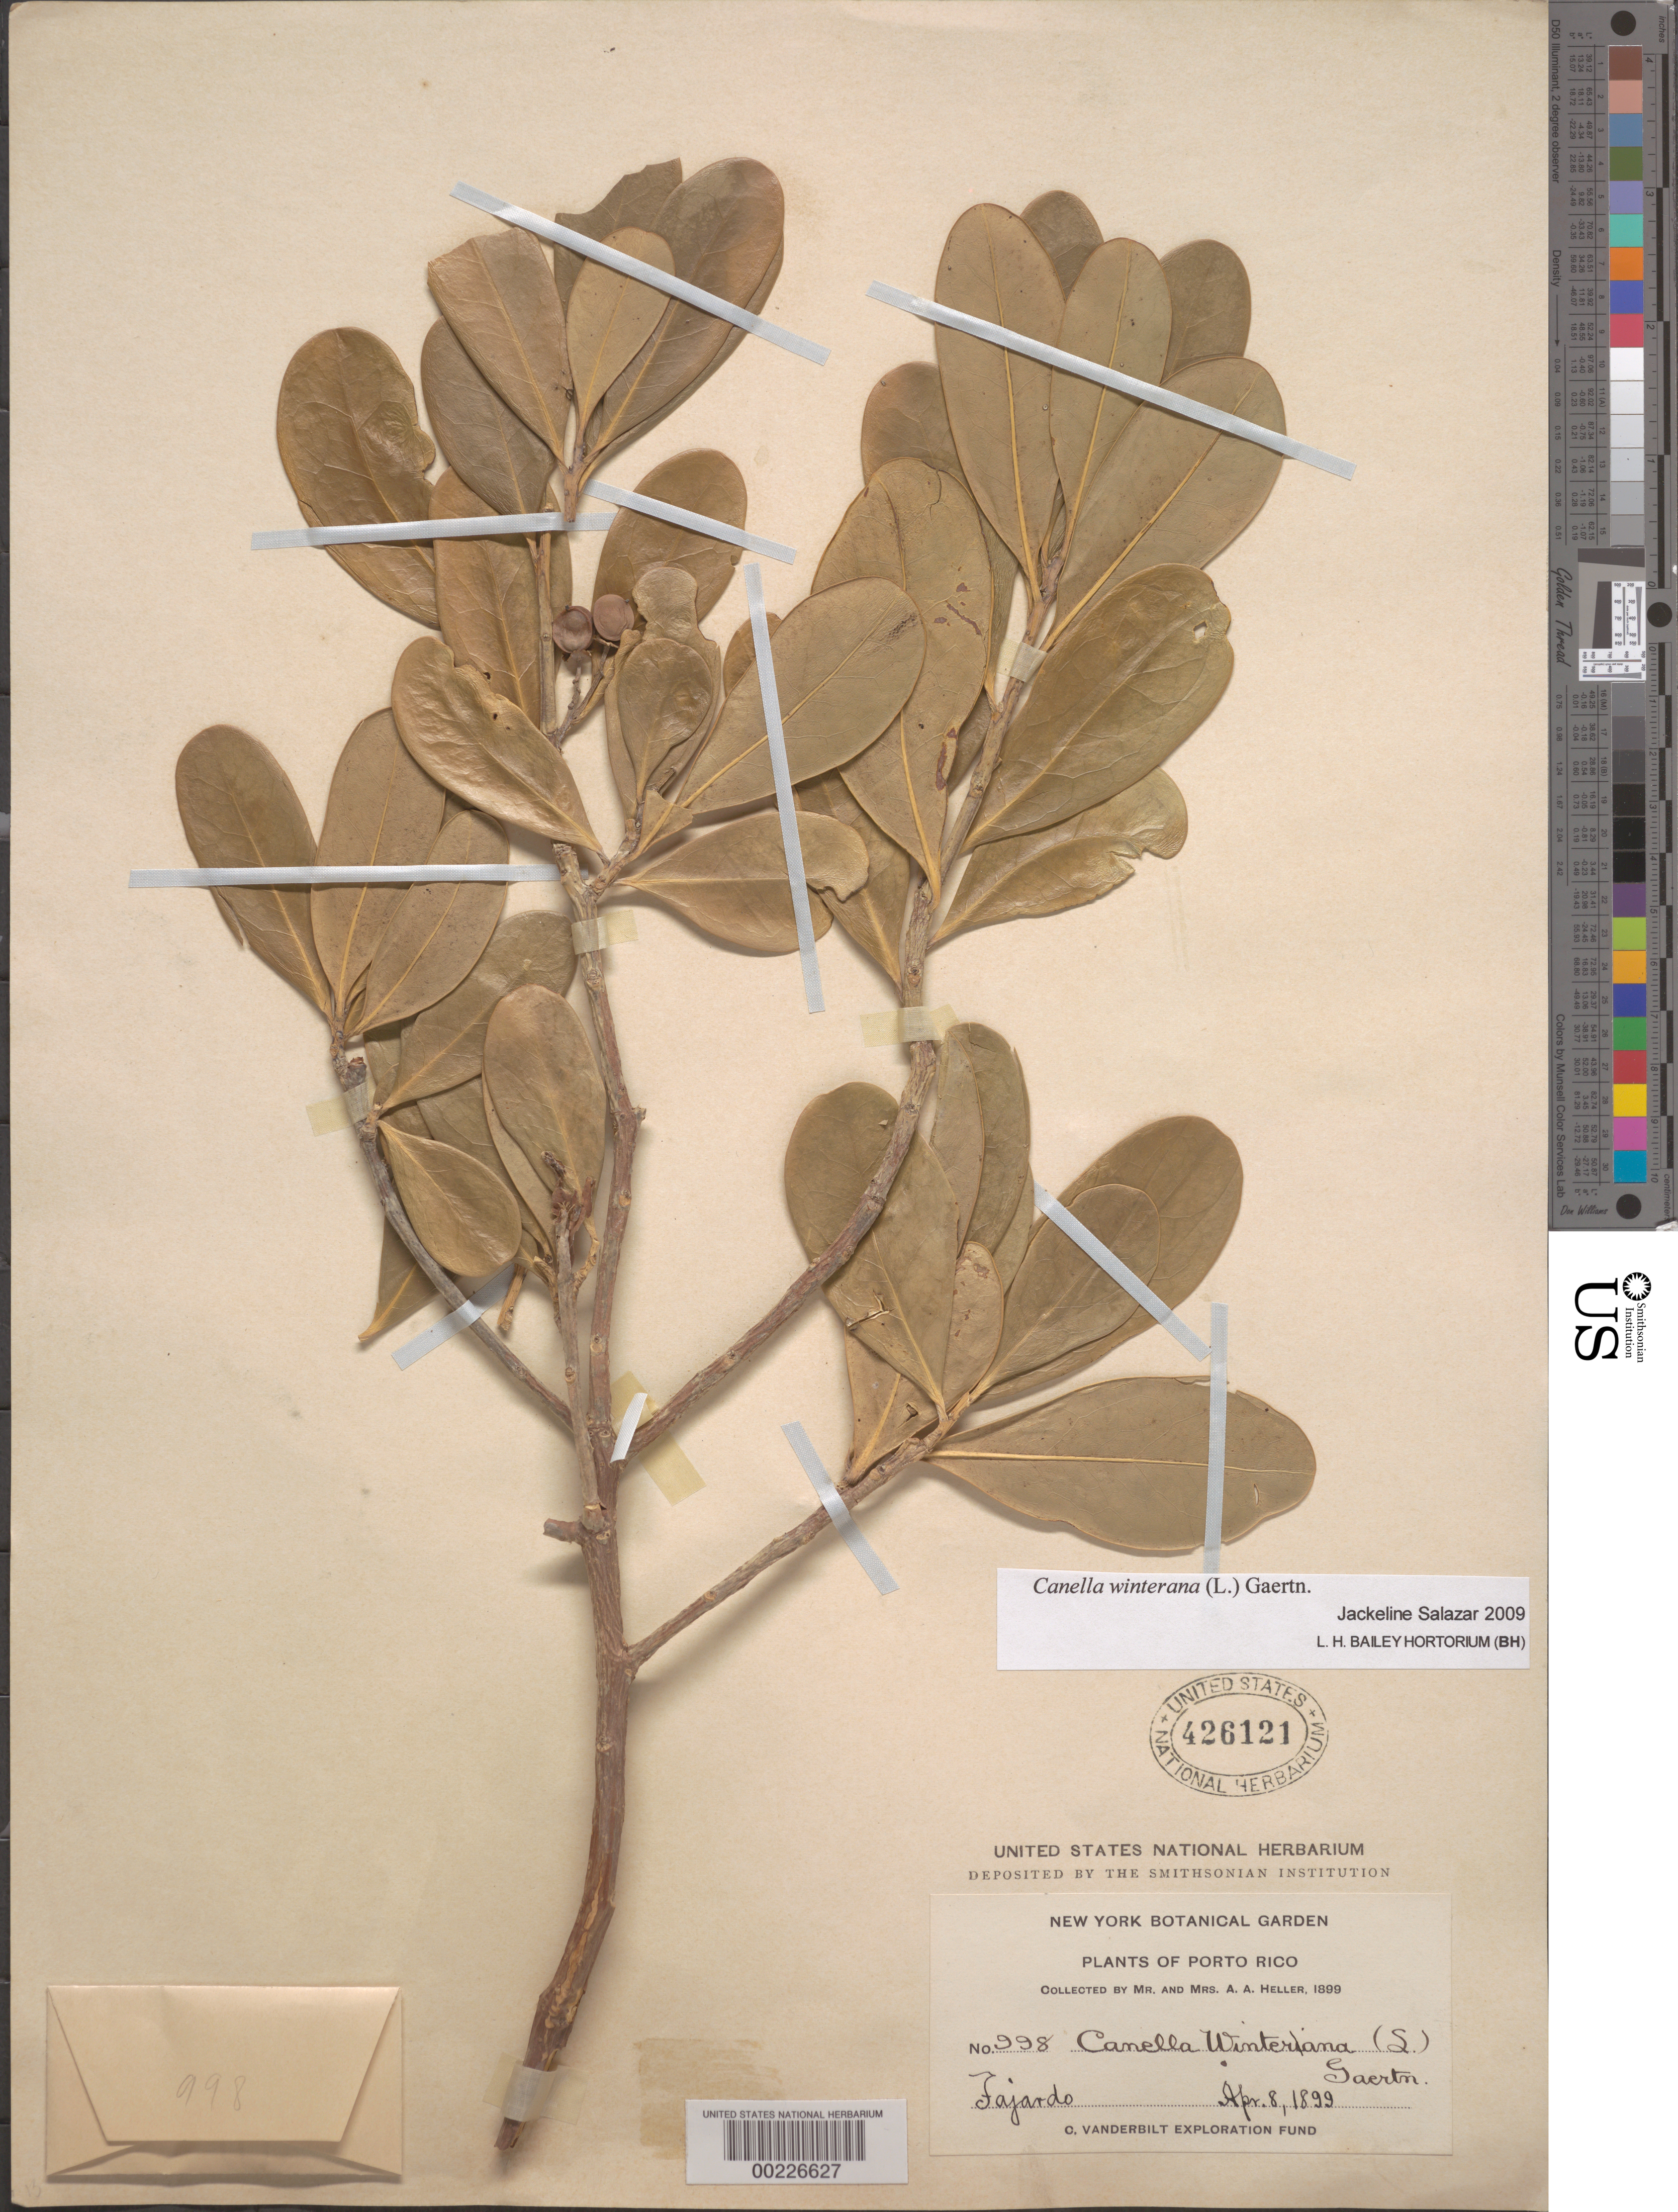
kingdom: Plantae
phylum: Tracheophyta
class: Magnoliopsida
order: Canellales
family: Canellaceae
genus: Canella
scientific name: Canella winterana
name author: (L.) Gaertn.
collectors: A. A. Heller & E. G. Heller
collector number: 998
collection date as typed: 08 Apr 1899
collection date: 1899-04-08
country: Puerto Rico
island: Greater Antilles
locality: Fajardo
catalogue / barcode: US 426121